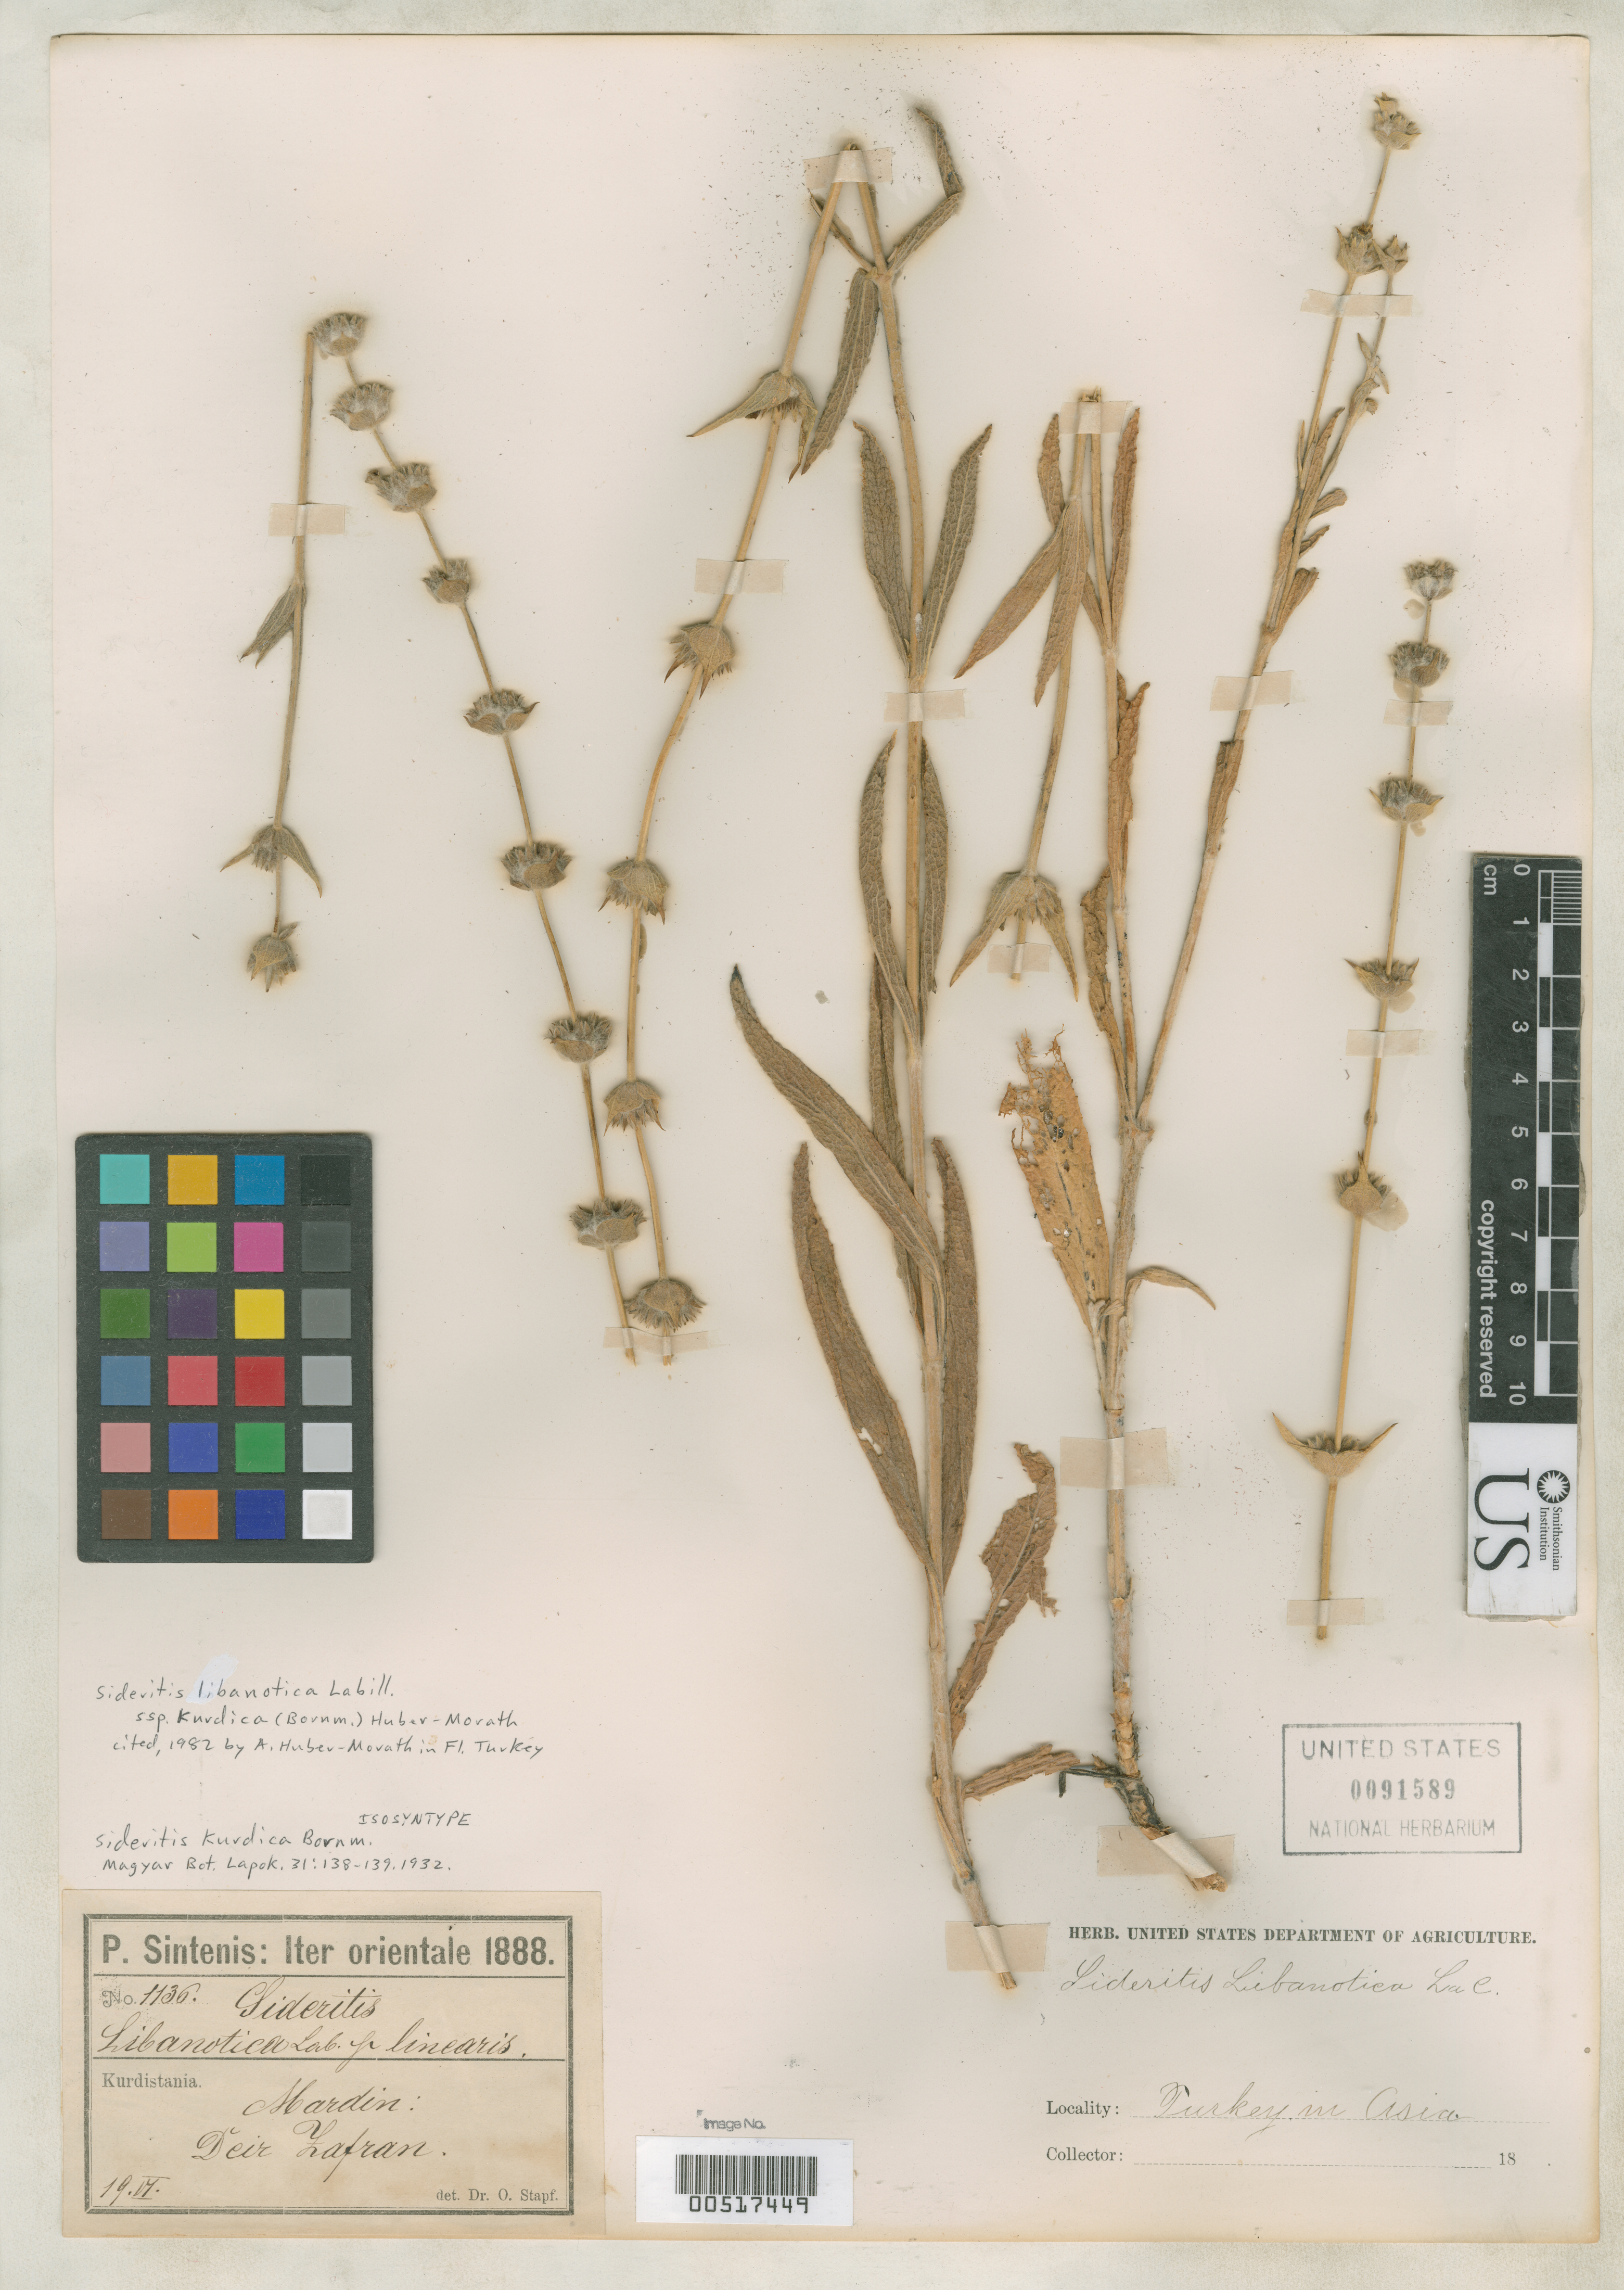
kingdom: Plantae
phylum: Tracheophyta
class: Magnoliopsida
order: Lamiales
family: Lamiaceae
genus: Sideritis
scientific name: Sideritis kurdica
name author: Bornm.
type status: Isosyntype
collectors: P. Sintenis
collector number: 1136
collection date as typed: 19 Jun 1888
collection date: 1888-06-19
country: Turkey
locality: Kurdistania, Mardin, deir Zafran.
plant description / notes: Another syntype of Sideritis kurdica Bornm. is also a syntype of Sideritis libanotica var. incana Boiss. and is filed in the type herbarium under that name.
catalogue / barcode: US 91589